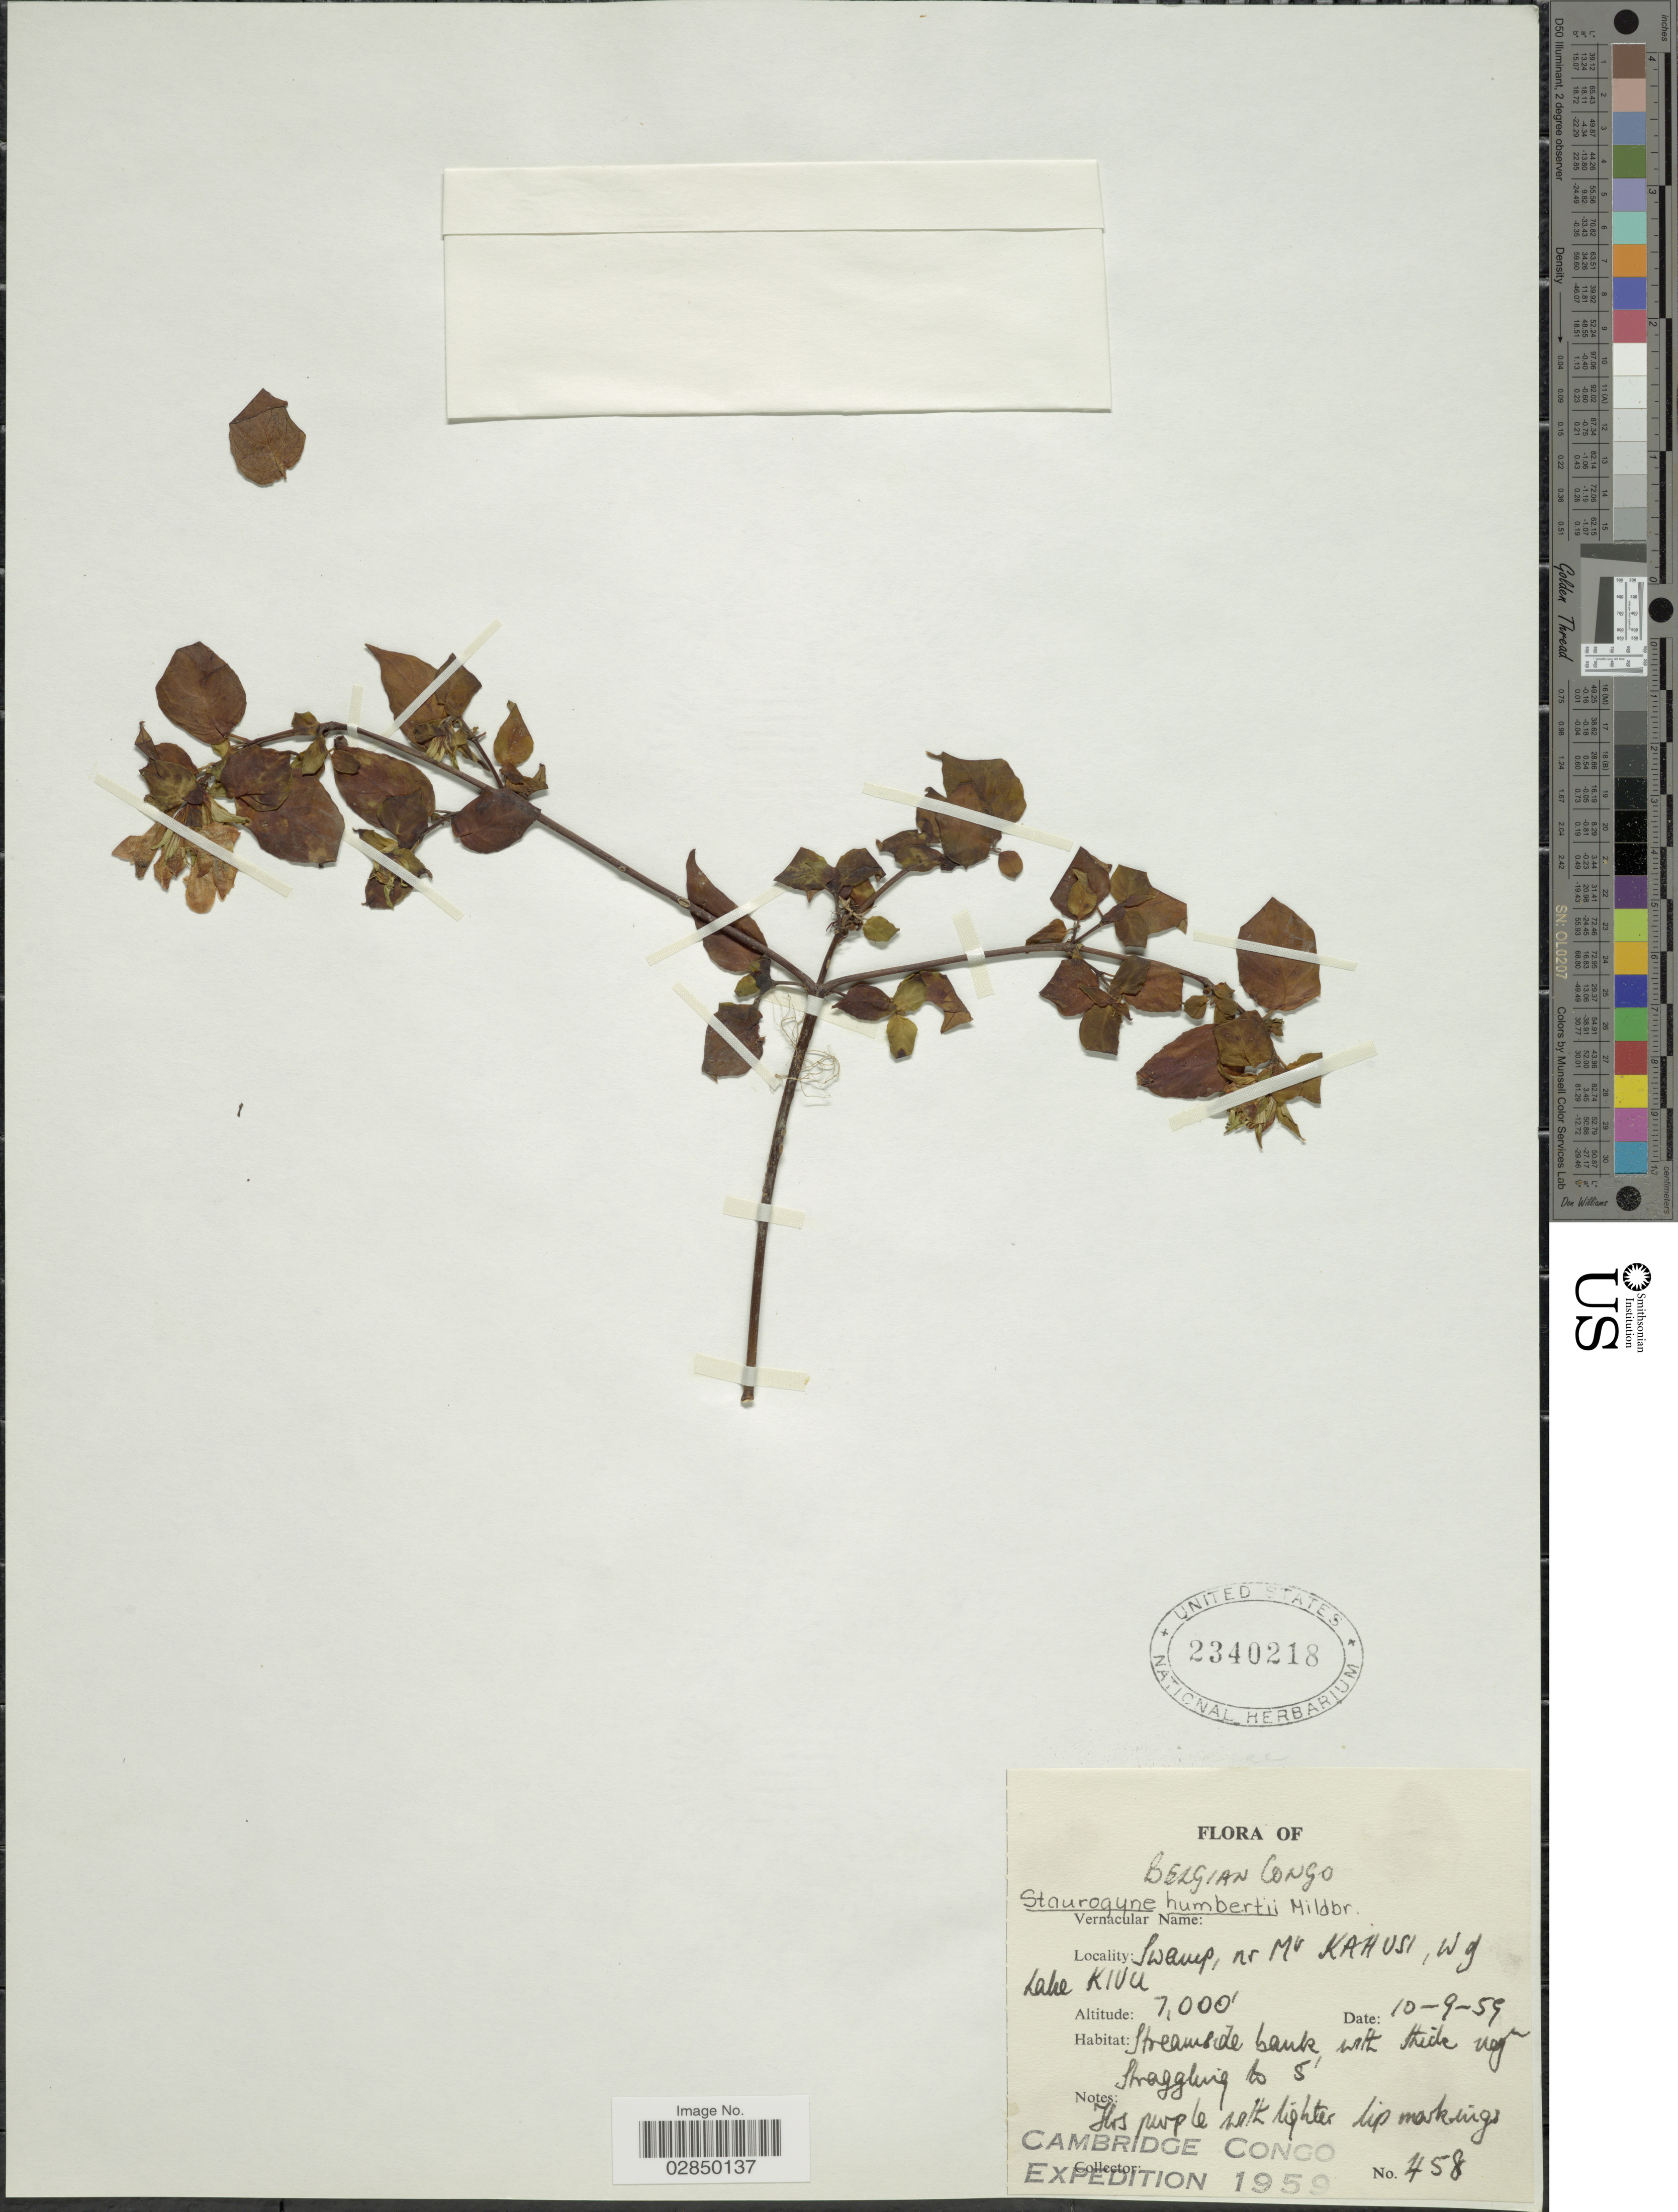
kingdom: Plantae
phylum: Tracheophyta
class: Magnoliopsida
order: Lamiales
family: Acanthaceae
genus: Anisosepalum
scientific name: Anisosepalum humbertii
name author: (Mildbr.) E. Hossain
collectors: Cambridge Congo Expedition 1959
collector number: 458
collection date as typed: Transcribed d/m/y: 10/9/59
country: Congo, Democratic Republic of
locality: Belgian Congo. Swamp, nr Mt Kahusi, W of Lake Kivu.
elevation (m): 2134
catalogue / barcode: US 2340218